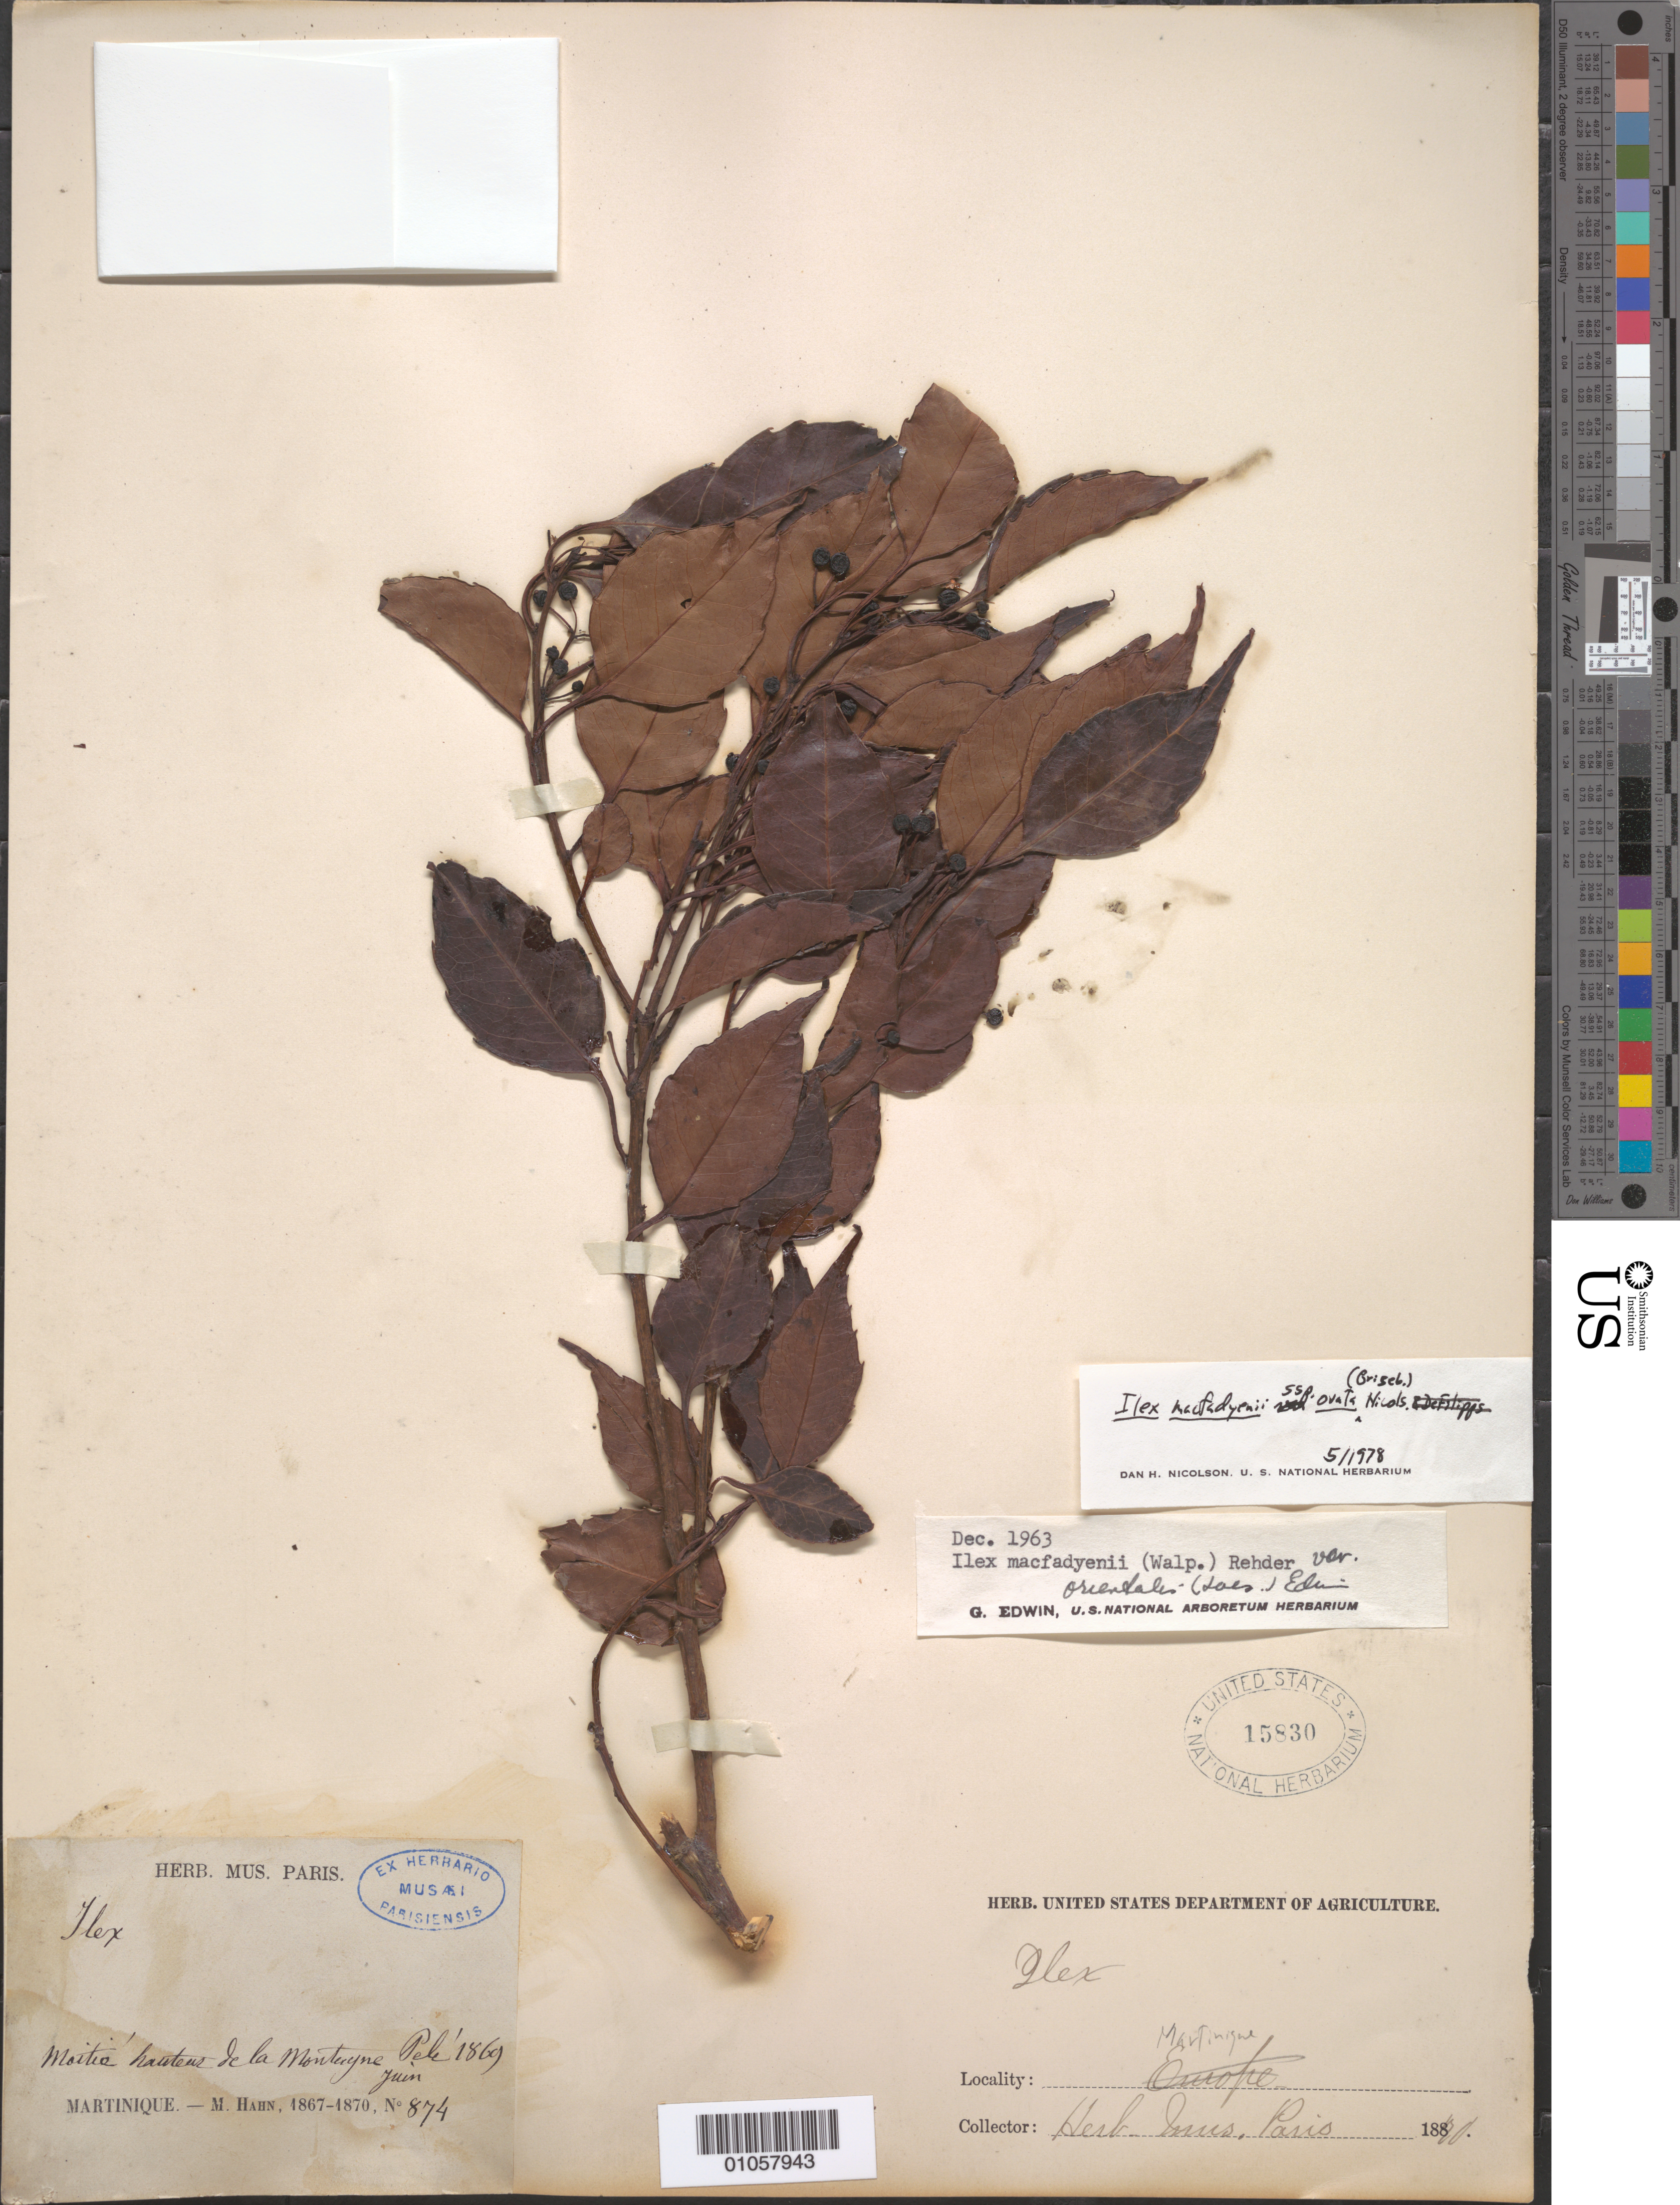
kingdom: Plantae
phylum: Tracheophyta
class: Magnoliopsida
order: Aquifoliales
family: Aquifoliaceae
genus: Ilex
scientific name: Ilex macfaydenii subsp. ovata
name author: (Griseb.) Nicolson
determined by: Nicolson, Dan H.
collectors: M. Hahn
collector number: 874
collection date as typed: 1869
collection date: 1869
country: Martinique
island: Martinique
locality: Moitia hauteurs de la Montagne Pele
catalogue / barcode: US 15830